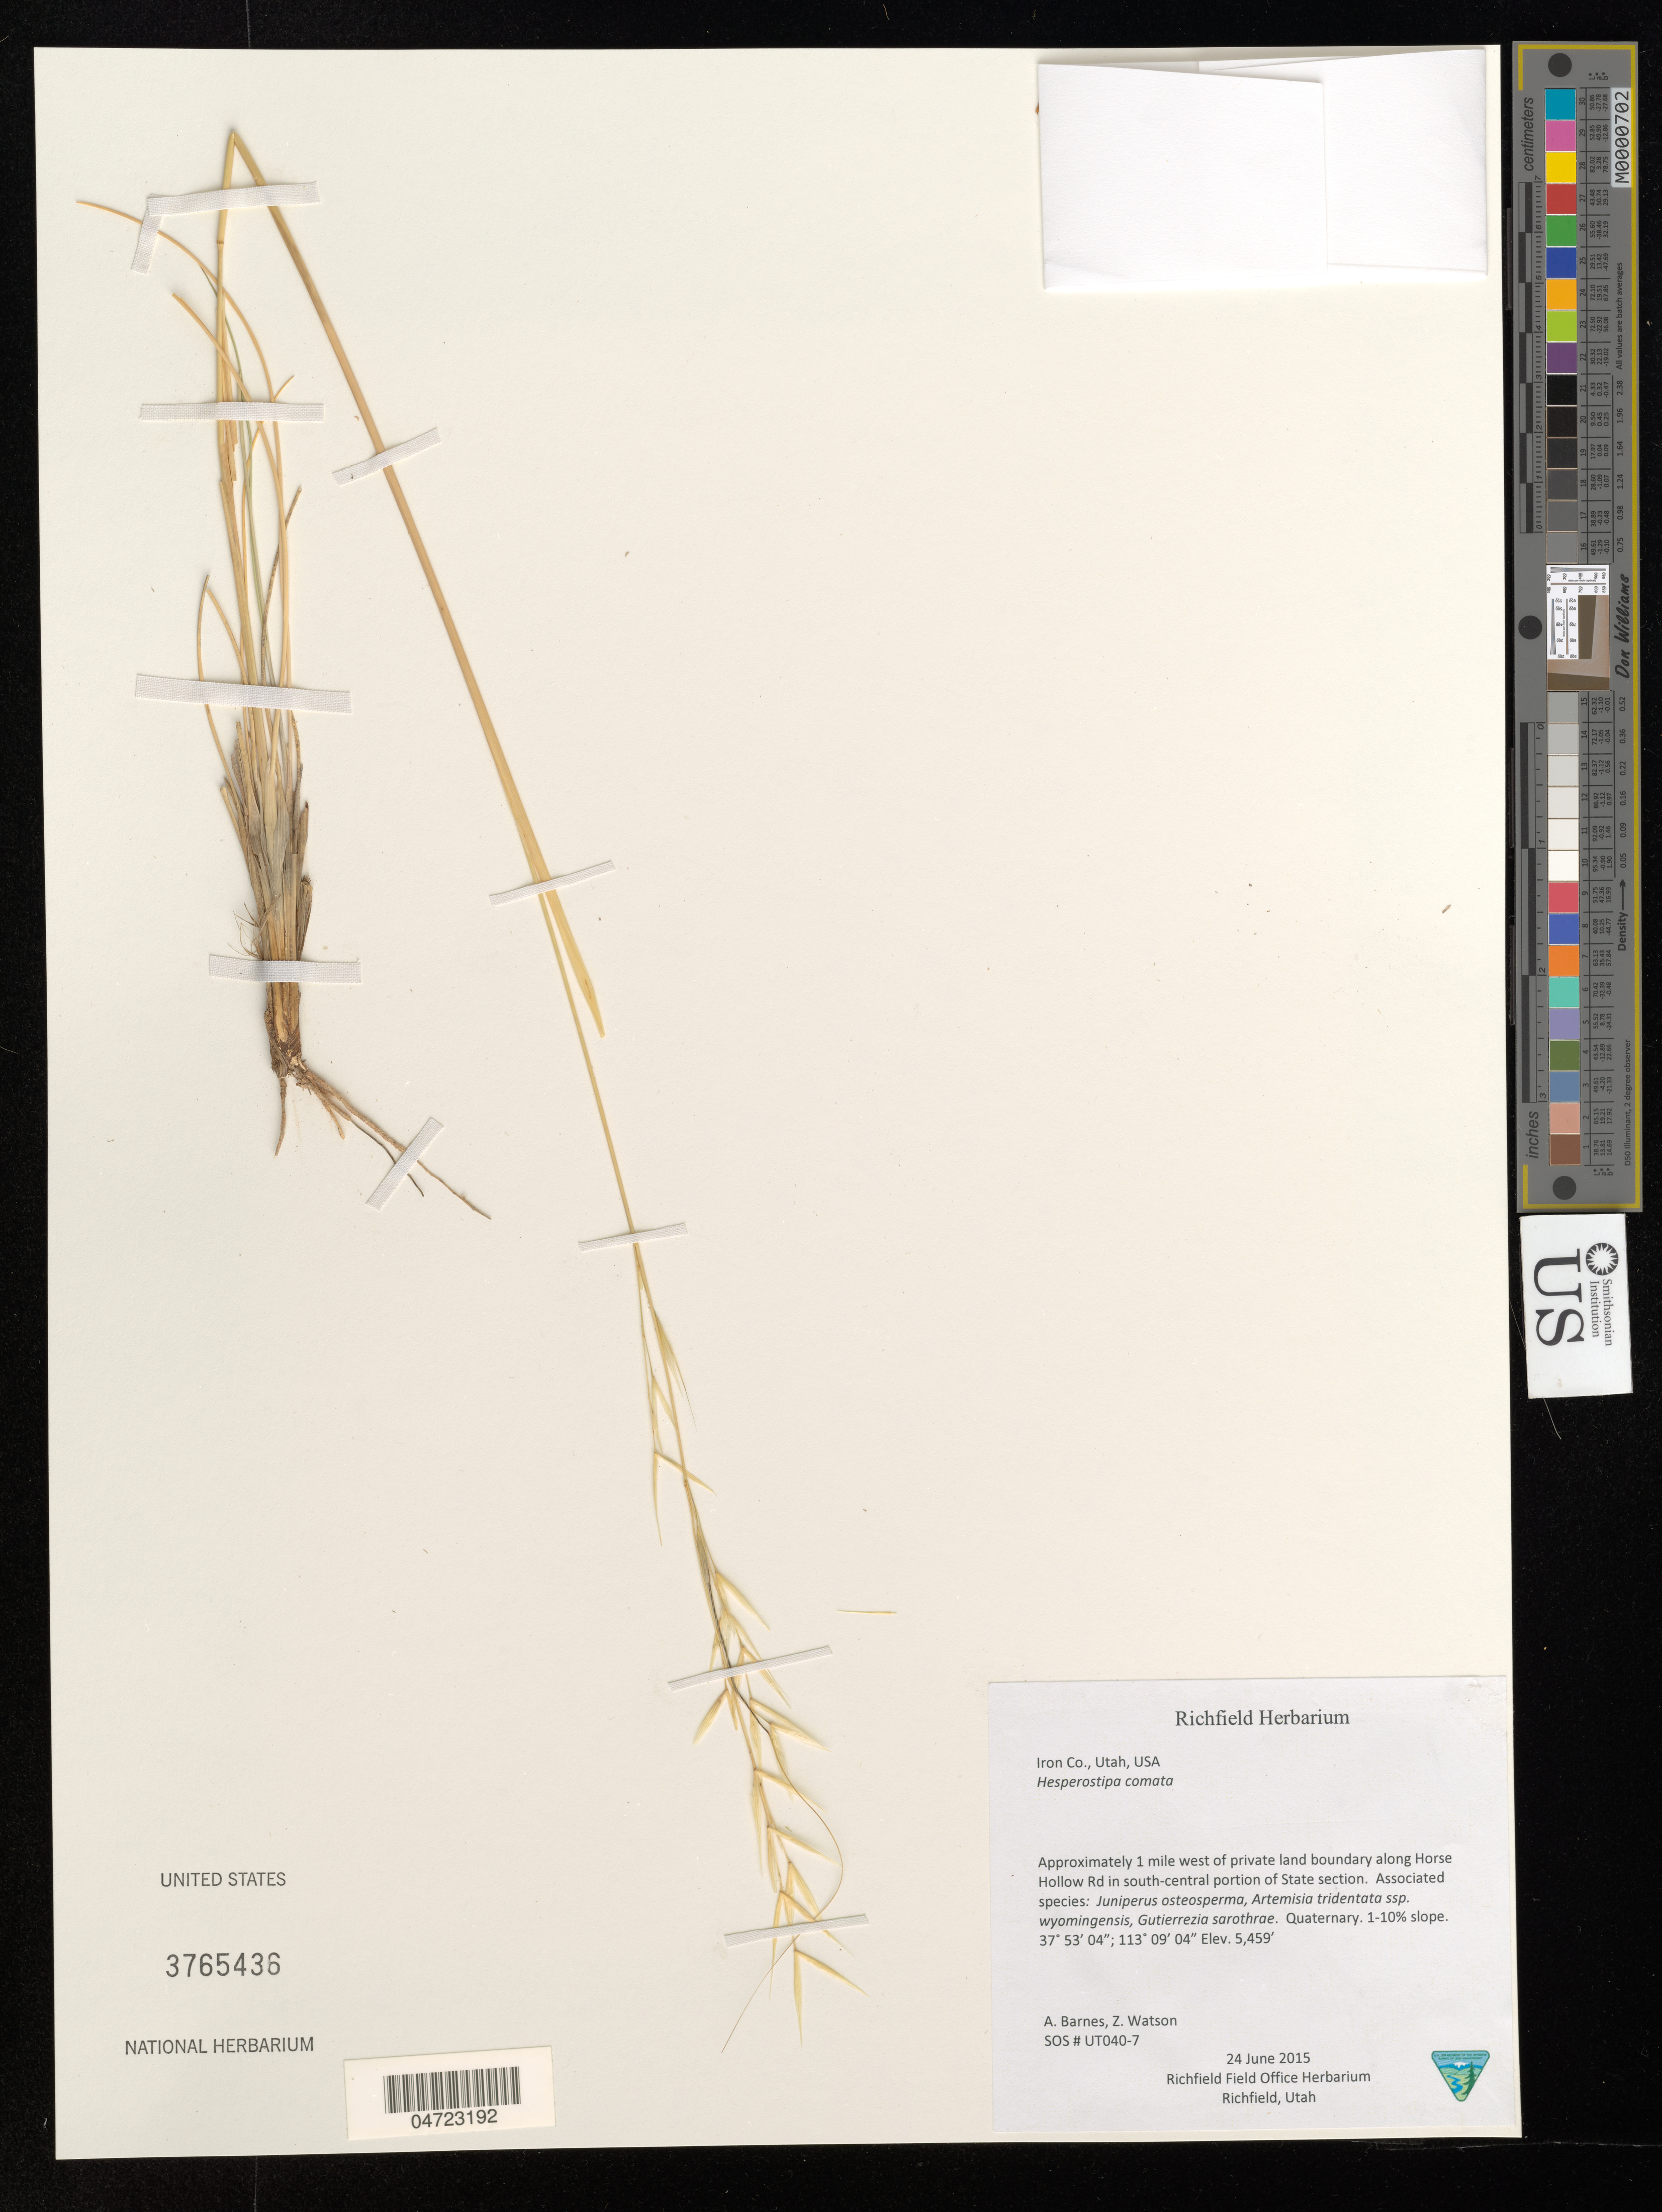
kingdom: Plantae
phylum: Tracheophyta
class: Liliopsida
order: Poales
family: Poaceae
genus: Hesperostipa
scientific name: Hesperostipa comata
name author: (Trin. & Rupr.) Barkworth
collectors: A. Barnes & Z. Watson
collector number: UT040-7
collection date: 2015-06-24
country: United States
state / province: Utah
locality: Iron Co. Approximately 1 mile west of private land boundary along Horse Hollow Rd in south-central portion of State section.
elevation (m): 1664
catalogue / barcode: US 3765436